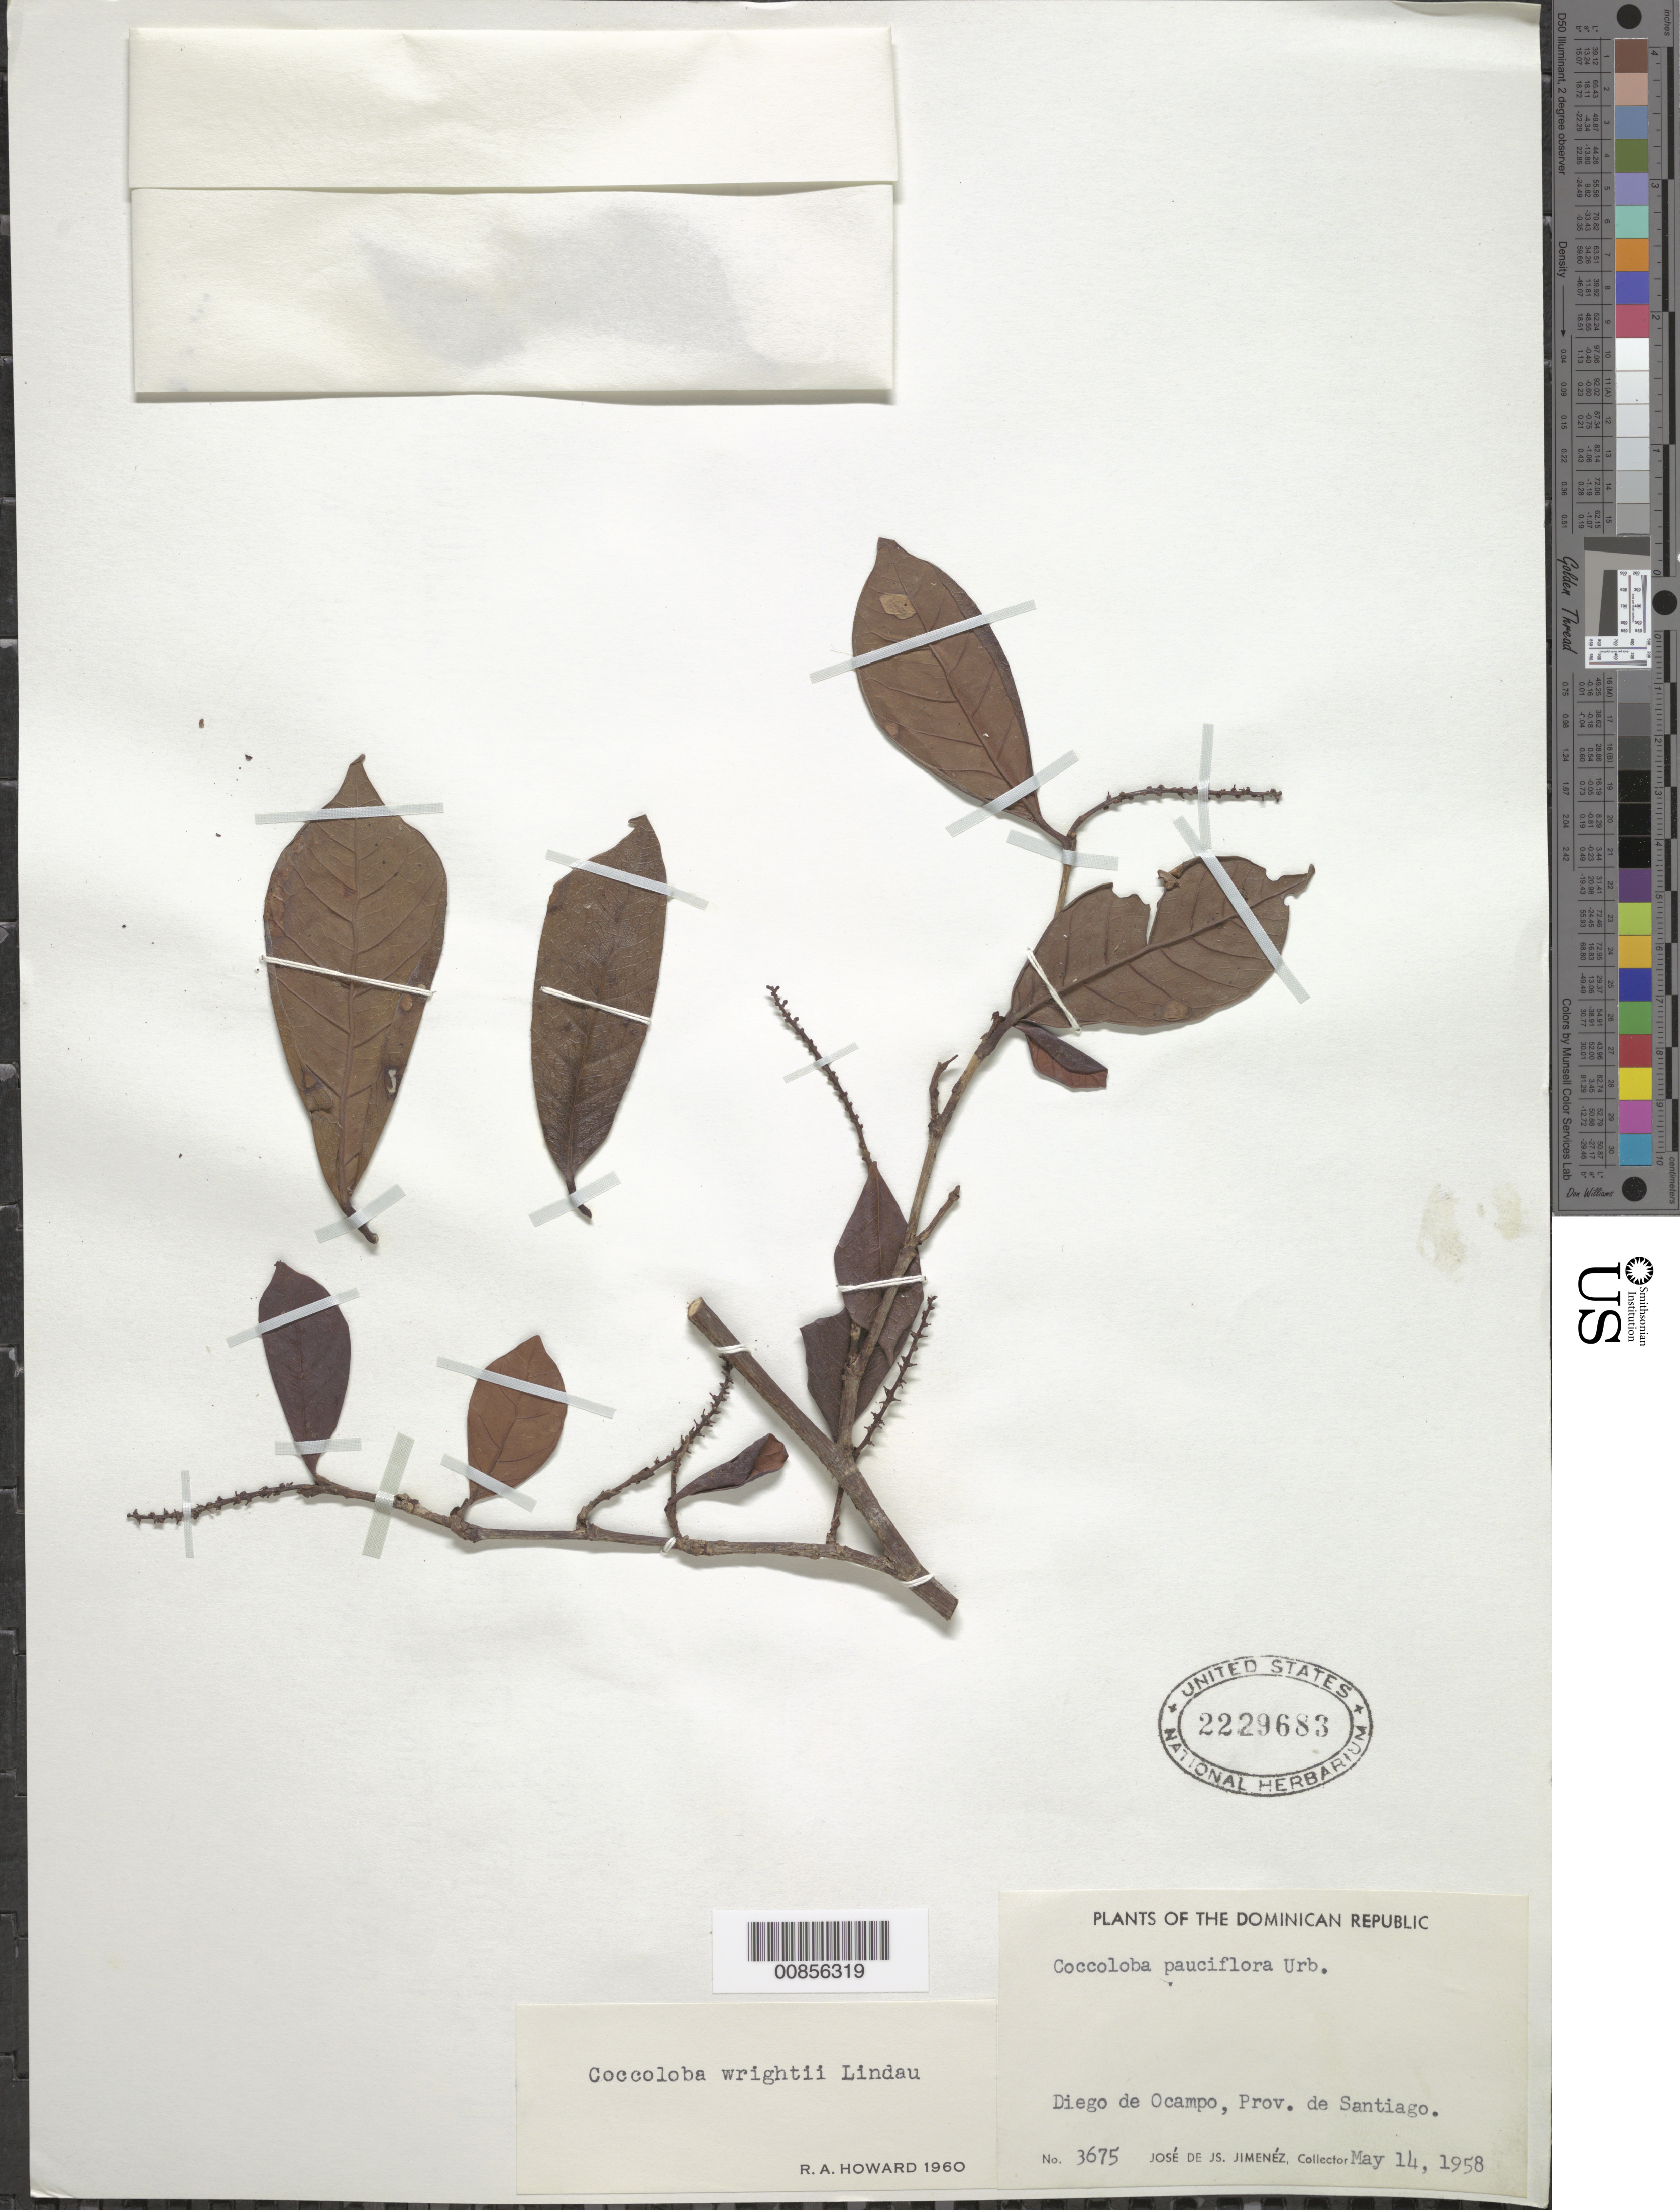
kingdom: Plantae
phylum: Tracheophyta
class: Magnoliopsida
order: Caryophyllales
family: Polygonaceae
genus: Coccoloba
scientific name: Coccoloba wrightii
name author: Lindau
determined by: Howard, R. A.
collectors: J. J. Jiménez Almonte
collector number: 3675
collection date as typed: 14 May 1958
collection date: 1958-05-14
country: Dominican Republic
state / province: Santiago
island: Hispaniola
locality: Diego de Ocampo.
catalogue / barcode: US 2229683